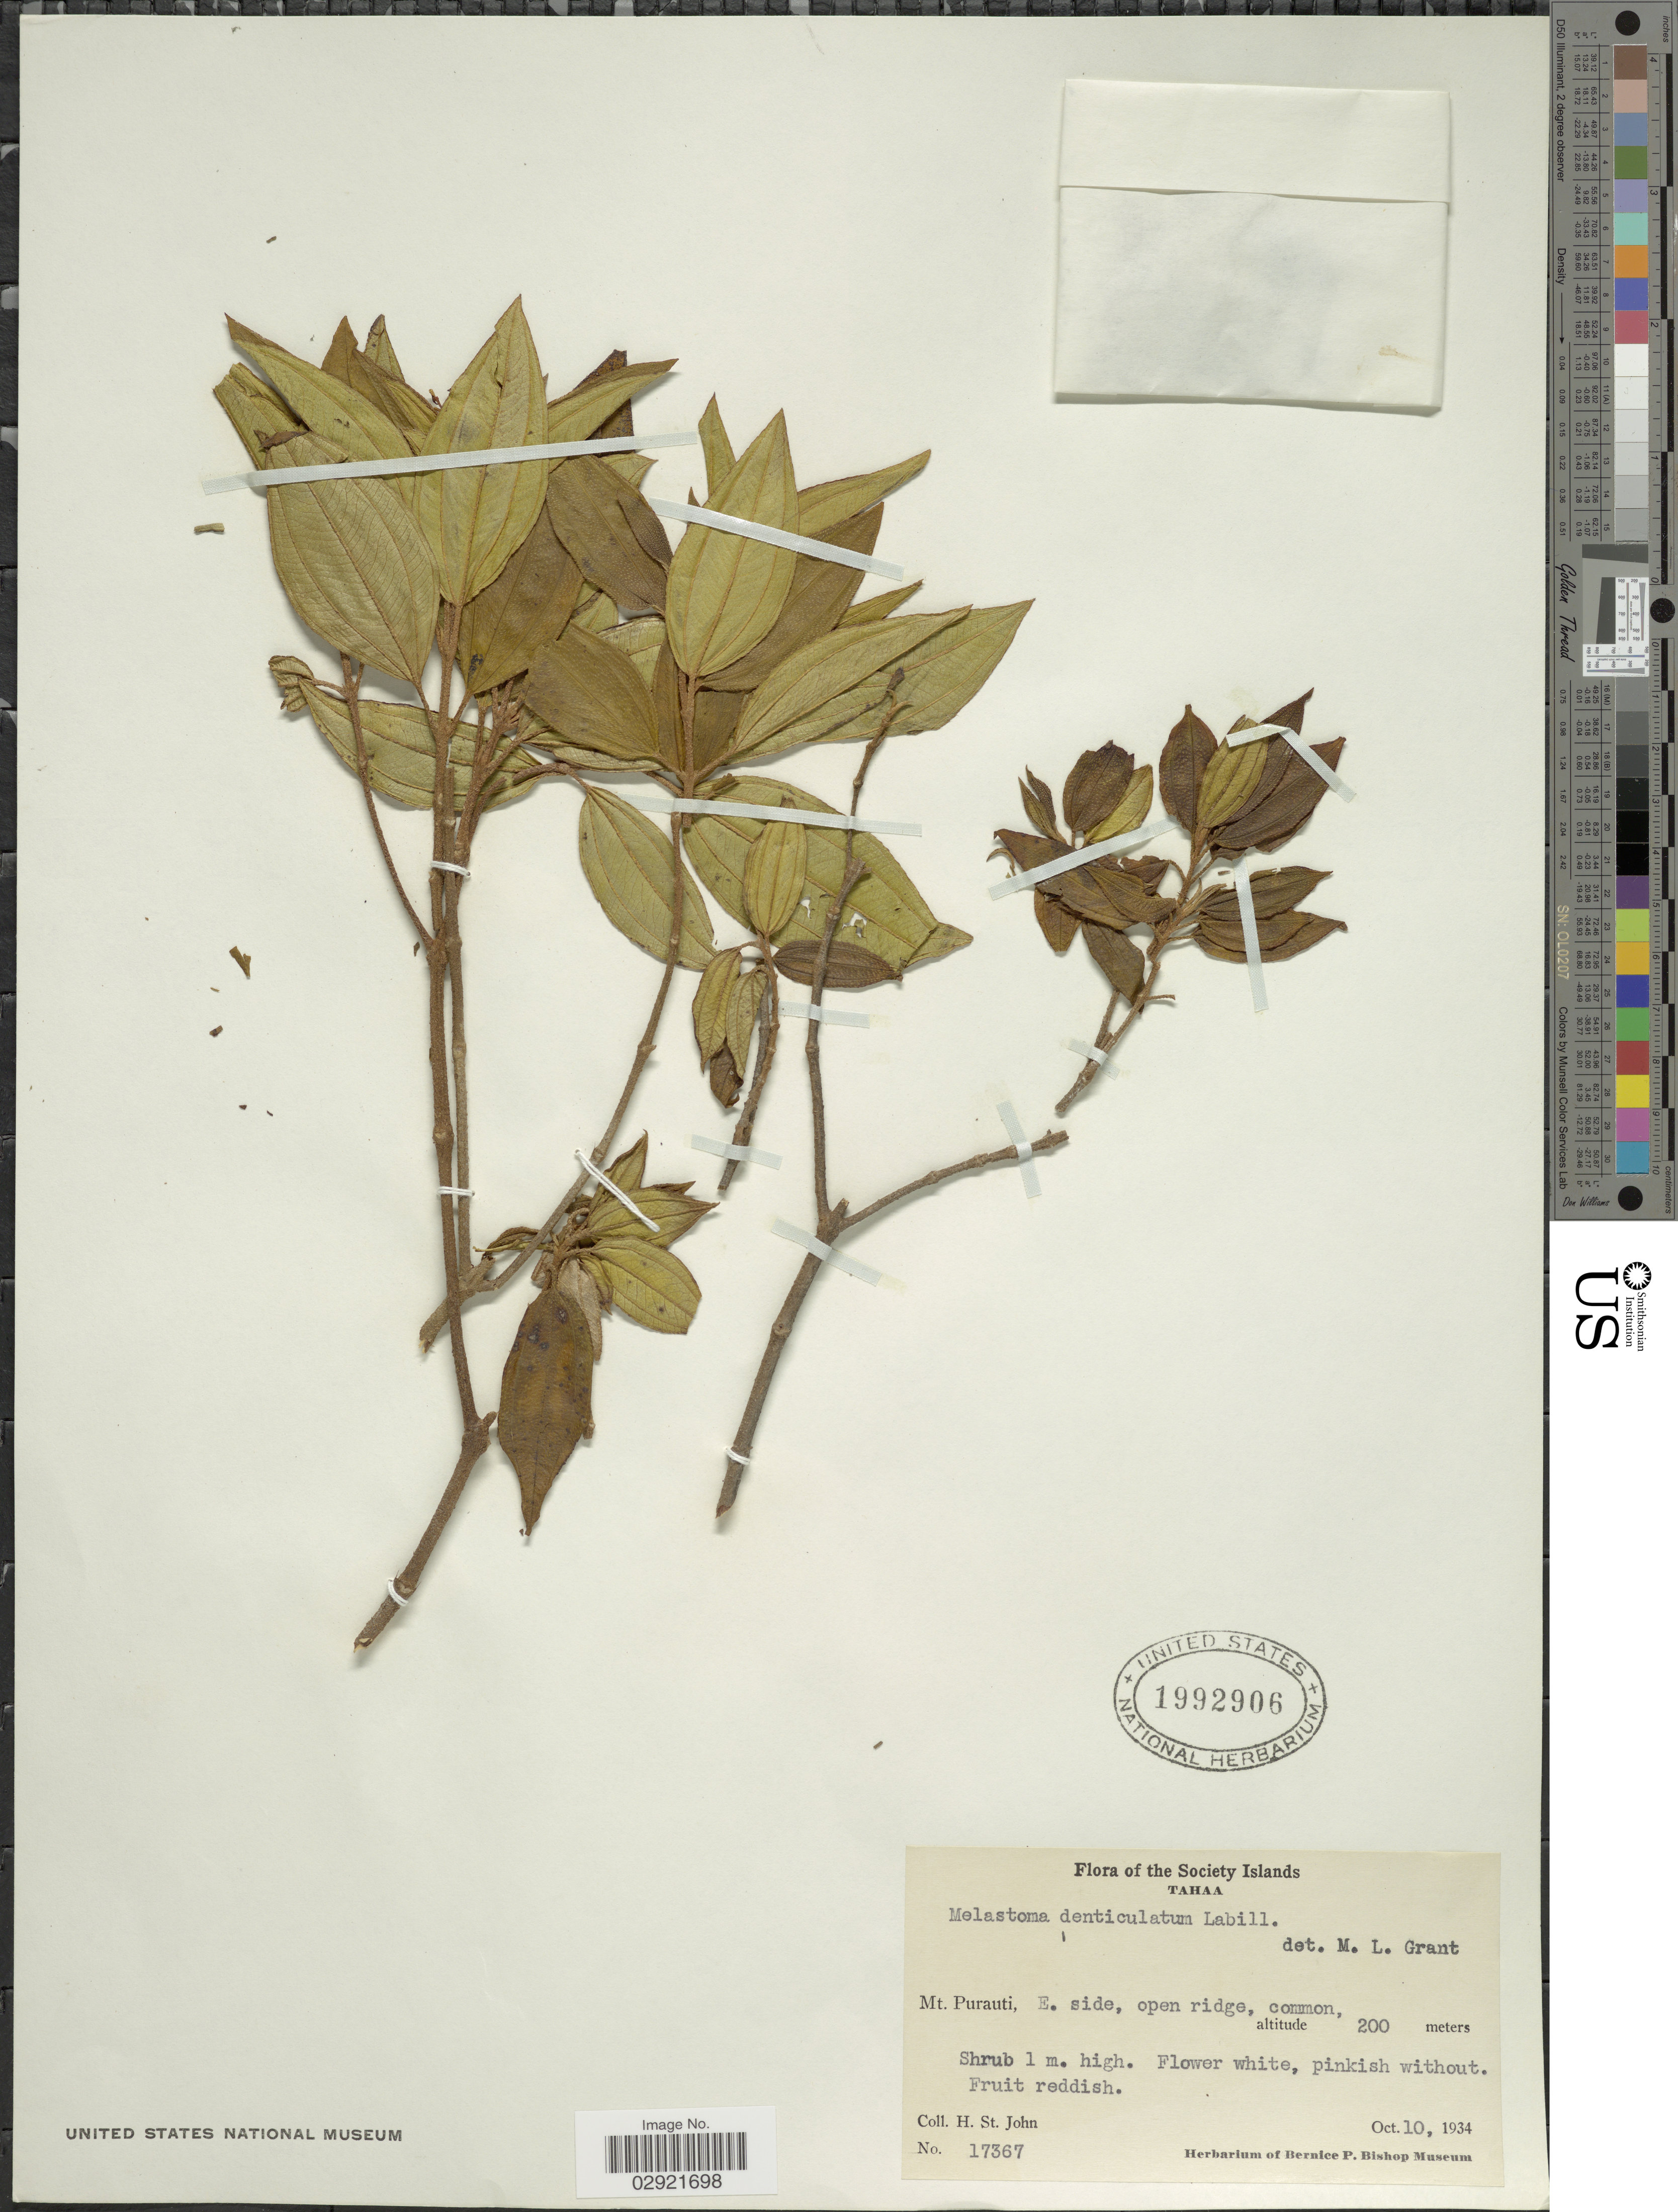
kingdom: Plantae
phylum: Tracheophyta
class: Magnoliopsida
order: Myrtales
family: Melastomataceae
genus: Melastoma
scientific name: Melastoma malabathricum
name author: L.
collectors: H. St. John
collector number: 17367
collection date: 1934-10-10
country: French Polynesia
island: Tahaa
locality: Society Islands. Tahaa. Mt. Purauti, E. side, open ridge.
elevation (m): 200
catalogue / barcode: US 1992906